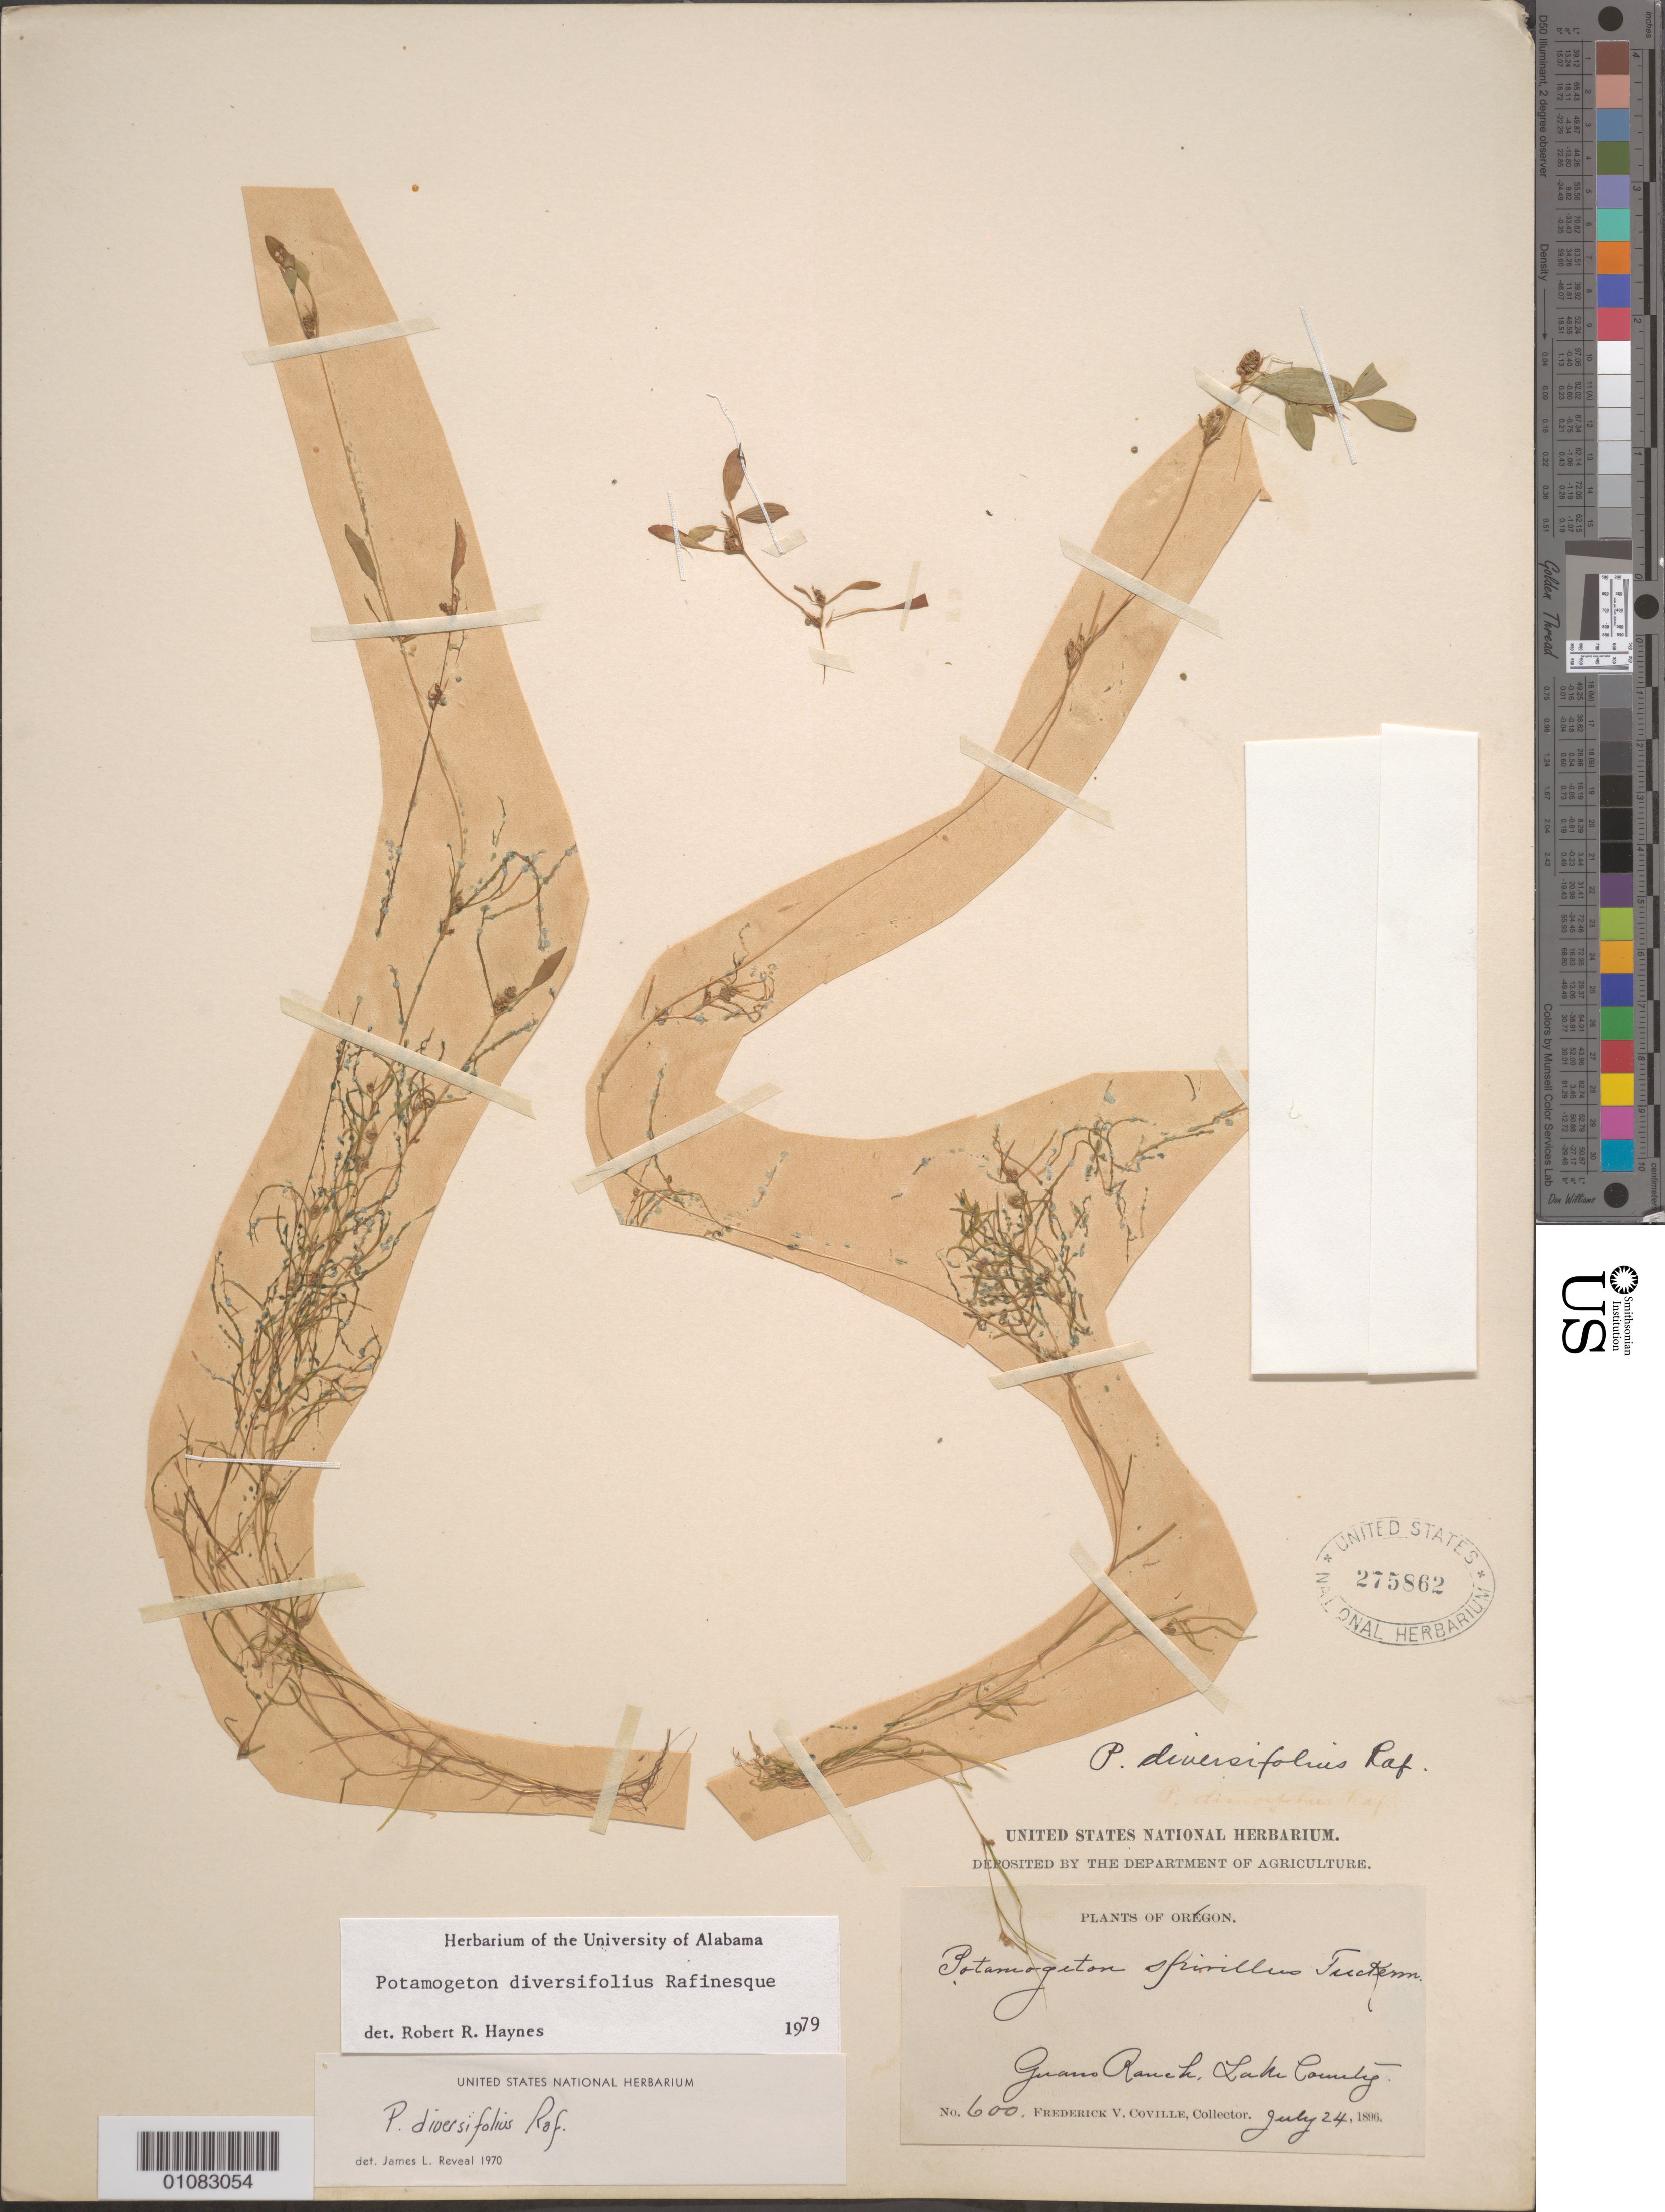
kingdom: Plantae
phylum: Tracheophyta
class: Liliopsida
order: Alismatales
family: Potamogetonaceae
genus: Potamogeton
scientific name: Potamogeton diversifolius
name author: Raf.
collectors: F. V. Coville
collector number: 600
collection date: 1896-07-24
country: United States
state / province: Oregon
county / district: Lake County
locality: Juan Ranch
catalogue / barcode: US 275862